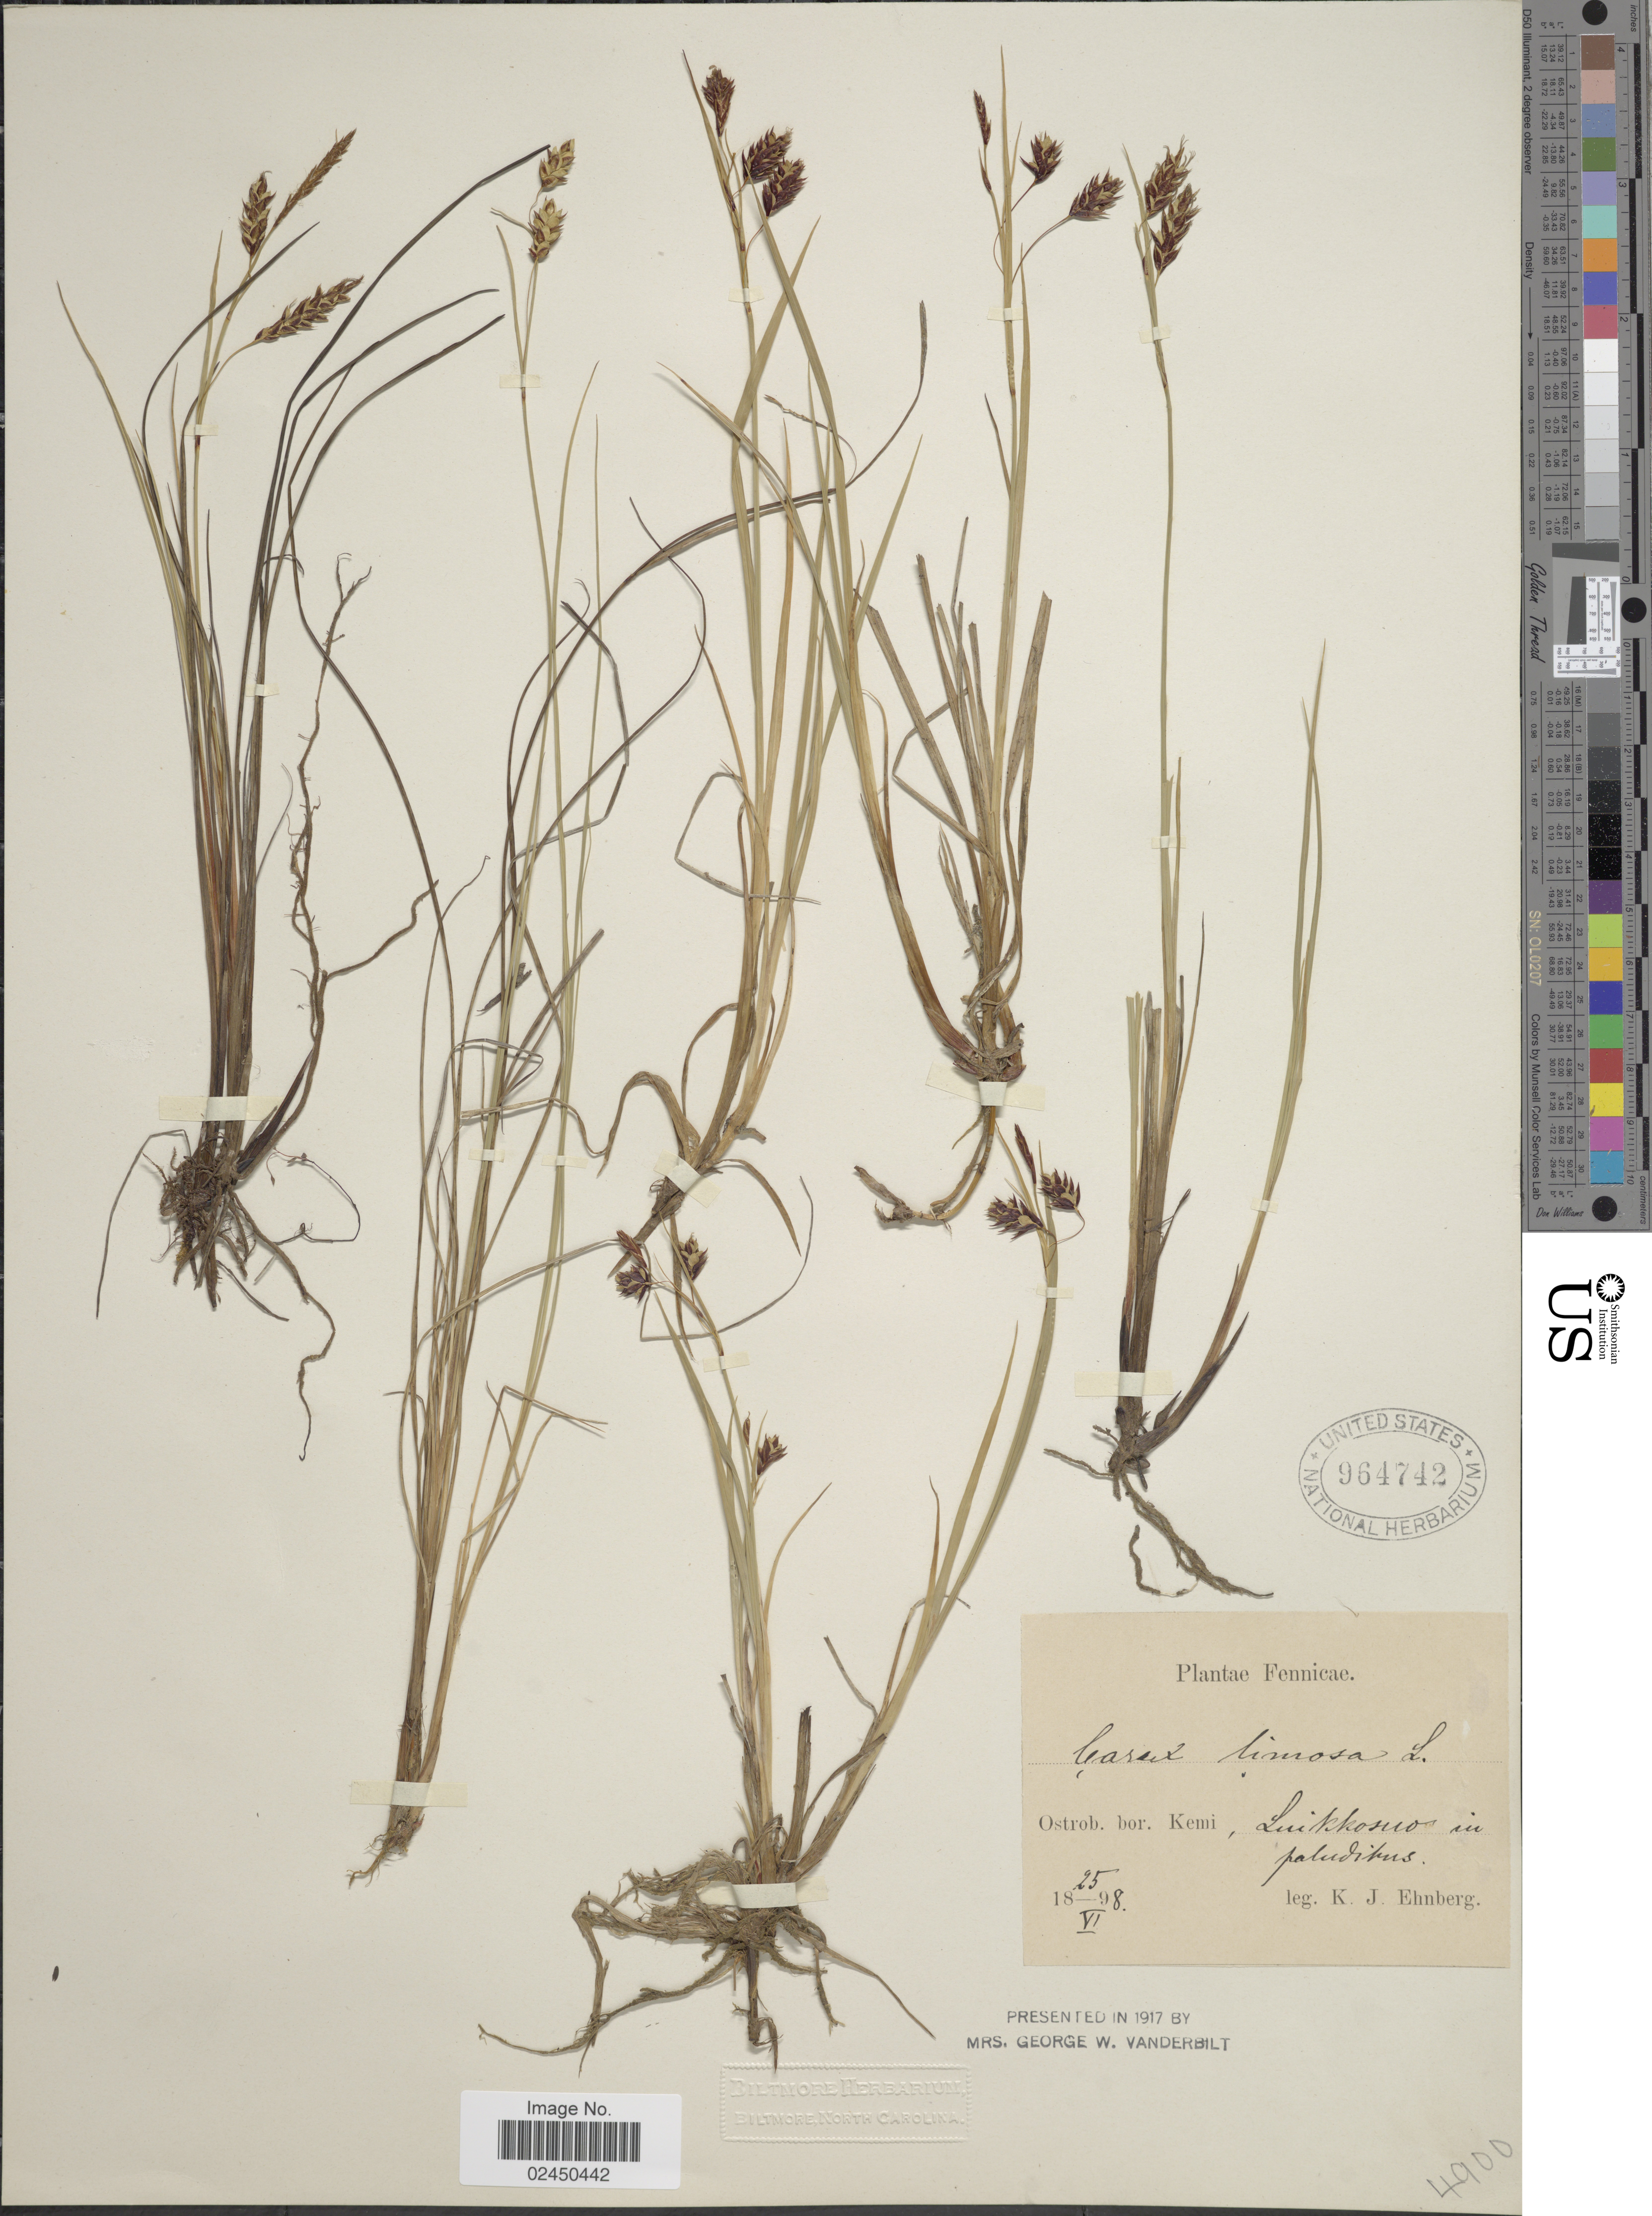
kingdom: Plantae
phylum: Tracheophyta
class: Liliopsida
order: Poales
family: Cyperaceae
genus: Carex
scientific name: Carex limosa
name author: L.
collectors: K. Ehnberg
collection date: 1898-06-25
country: Finland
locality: Fennicae, Ostrob. bor. Kemi, Luikkosno in paludibus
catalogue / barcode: US 964742